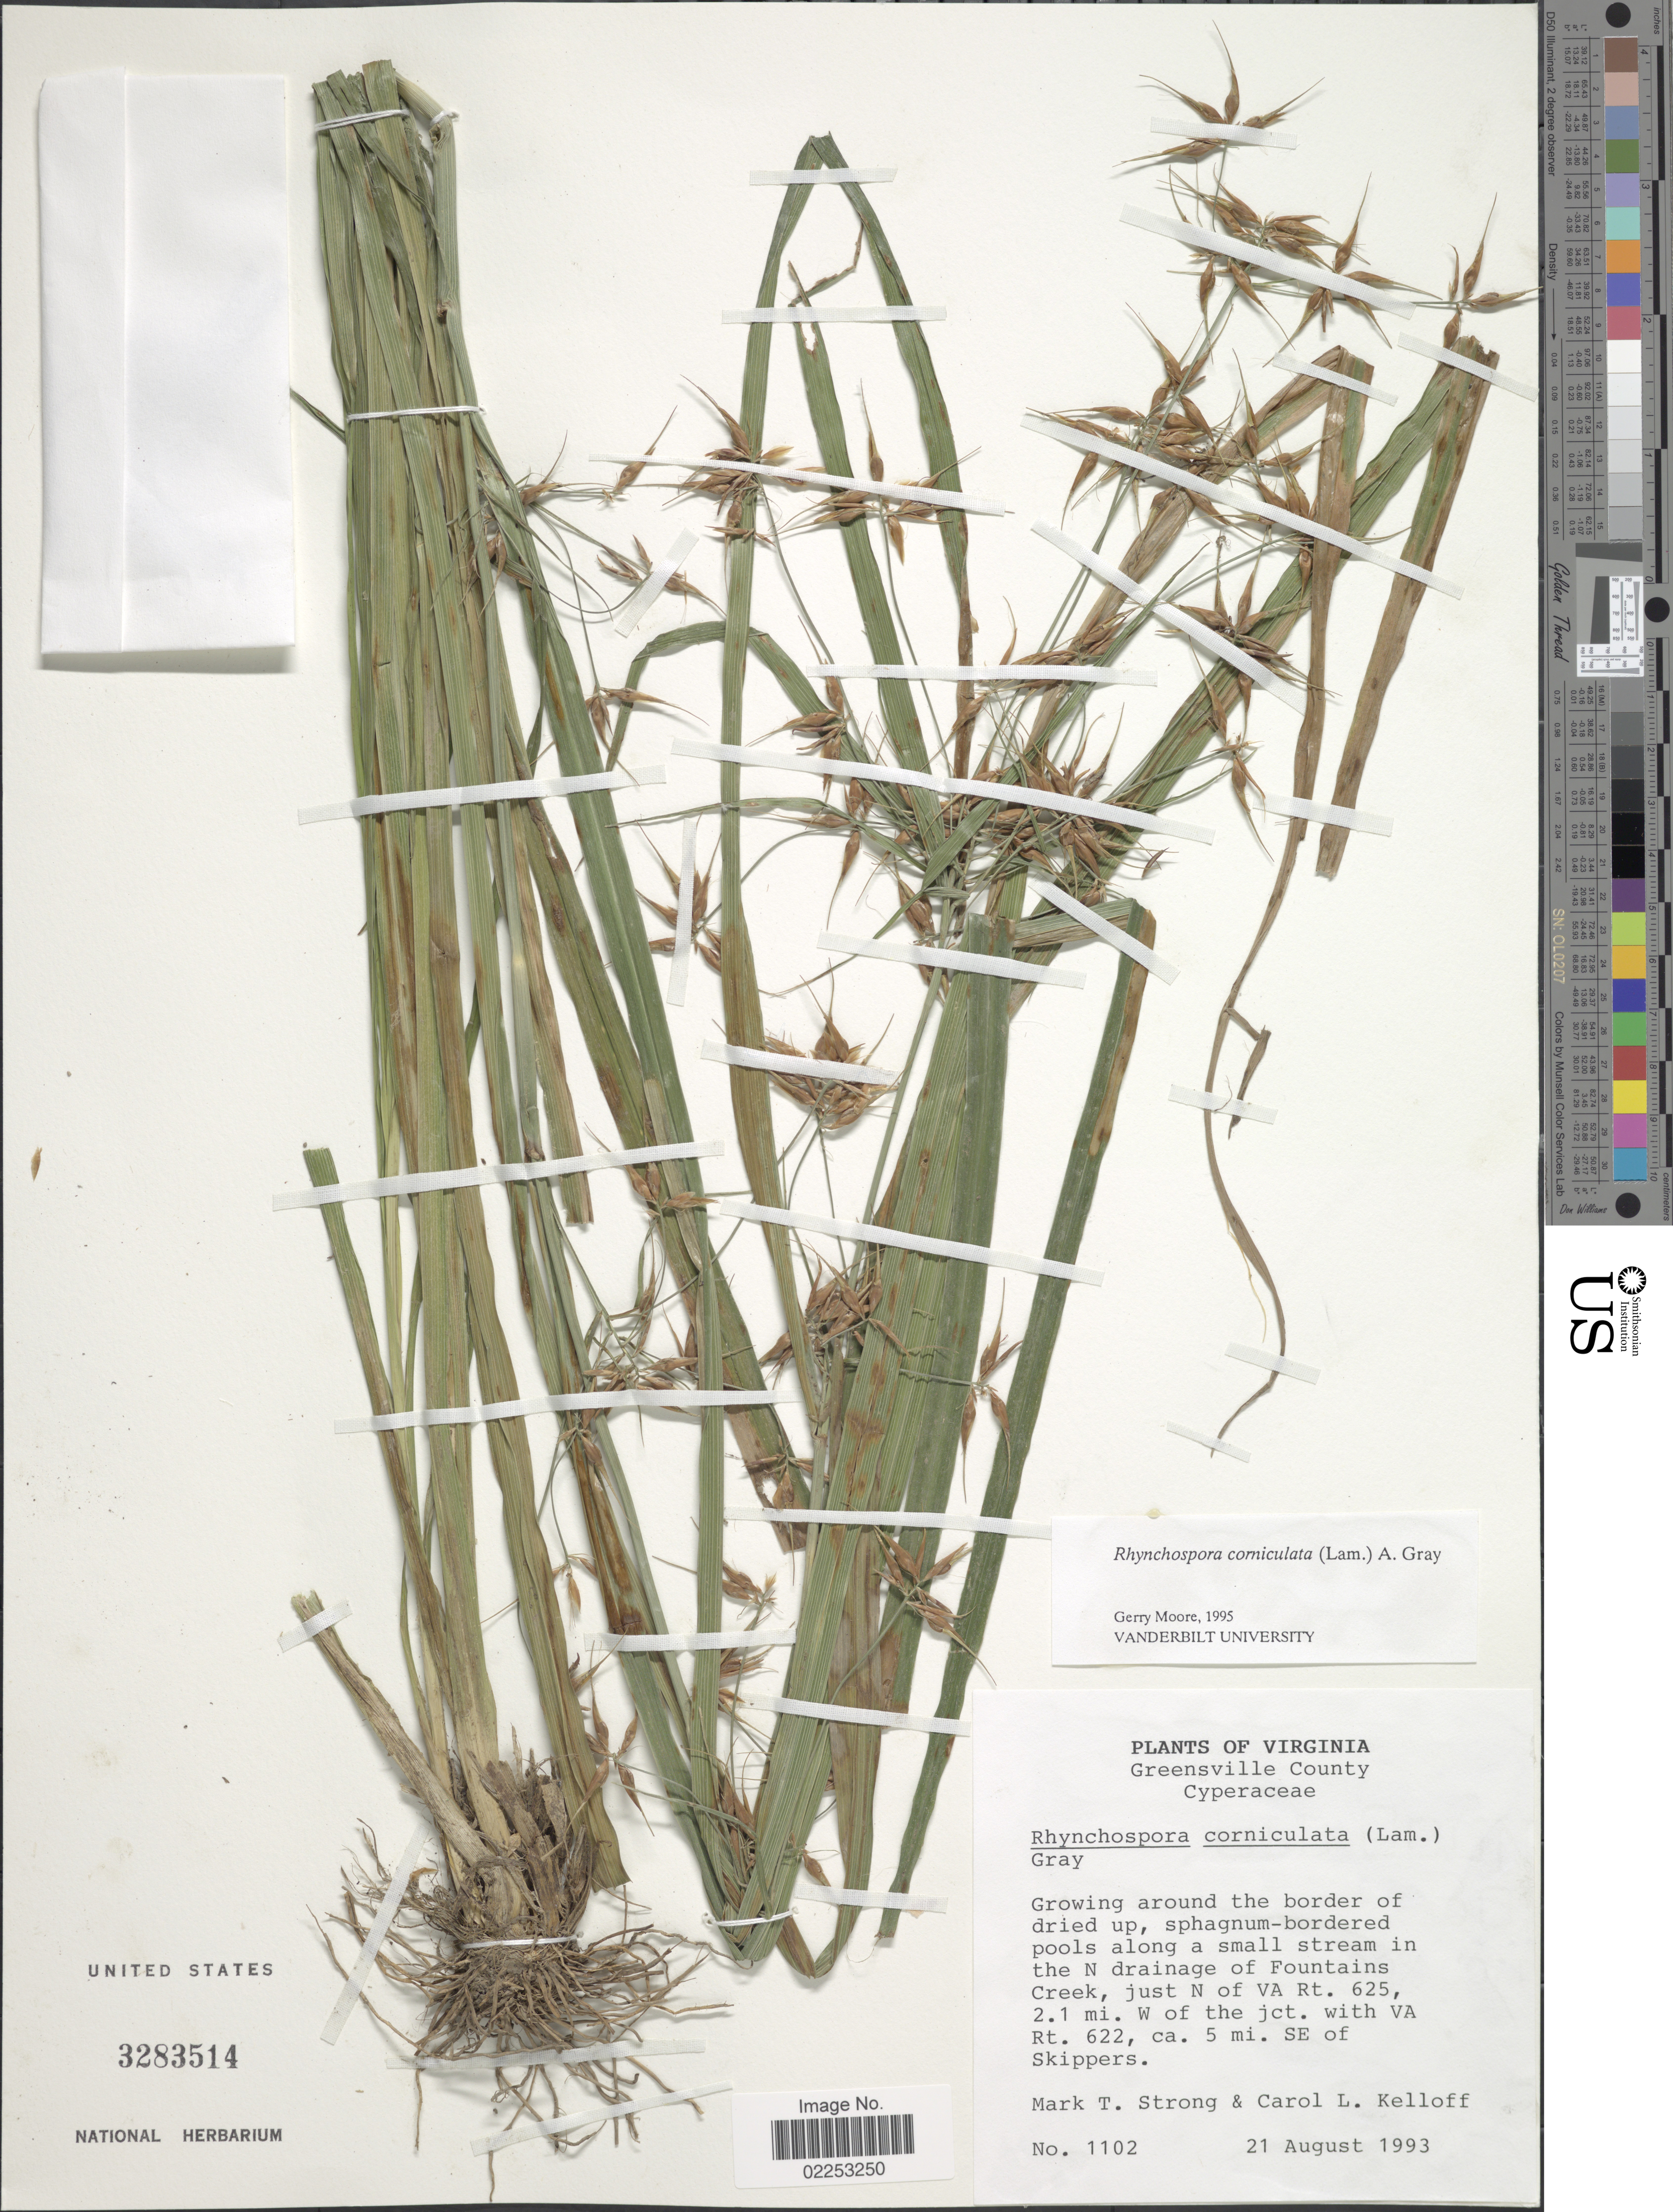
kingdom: Plantae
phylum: Tracheophyta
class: Liliopsida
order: Poales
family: Cyperaceae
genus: Rhynchospora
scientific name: Rhynchospora corniculata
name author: (Lam.) A. Gray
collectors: M. T. Strong & C. L. Kelloff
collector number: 1102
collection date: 1993-08-21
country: United States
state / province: Virginia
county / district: Greensville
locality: Greensville County. along a small stream in the N drainage of Fountains Creek, just N of VA Rt. 625, 2.1 mi. W of the jct. with VA Rt. 622, ca. 5 mi. SE of Skippers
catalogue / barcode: US 3283514